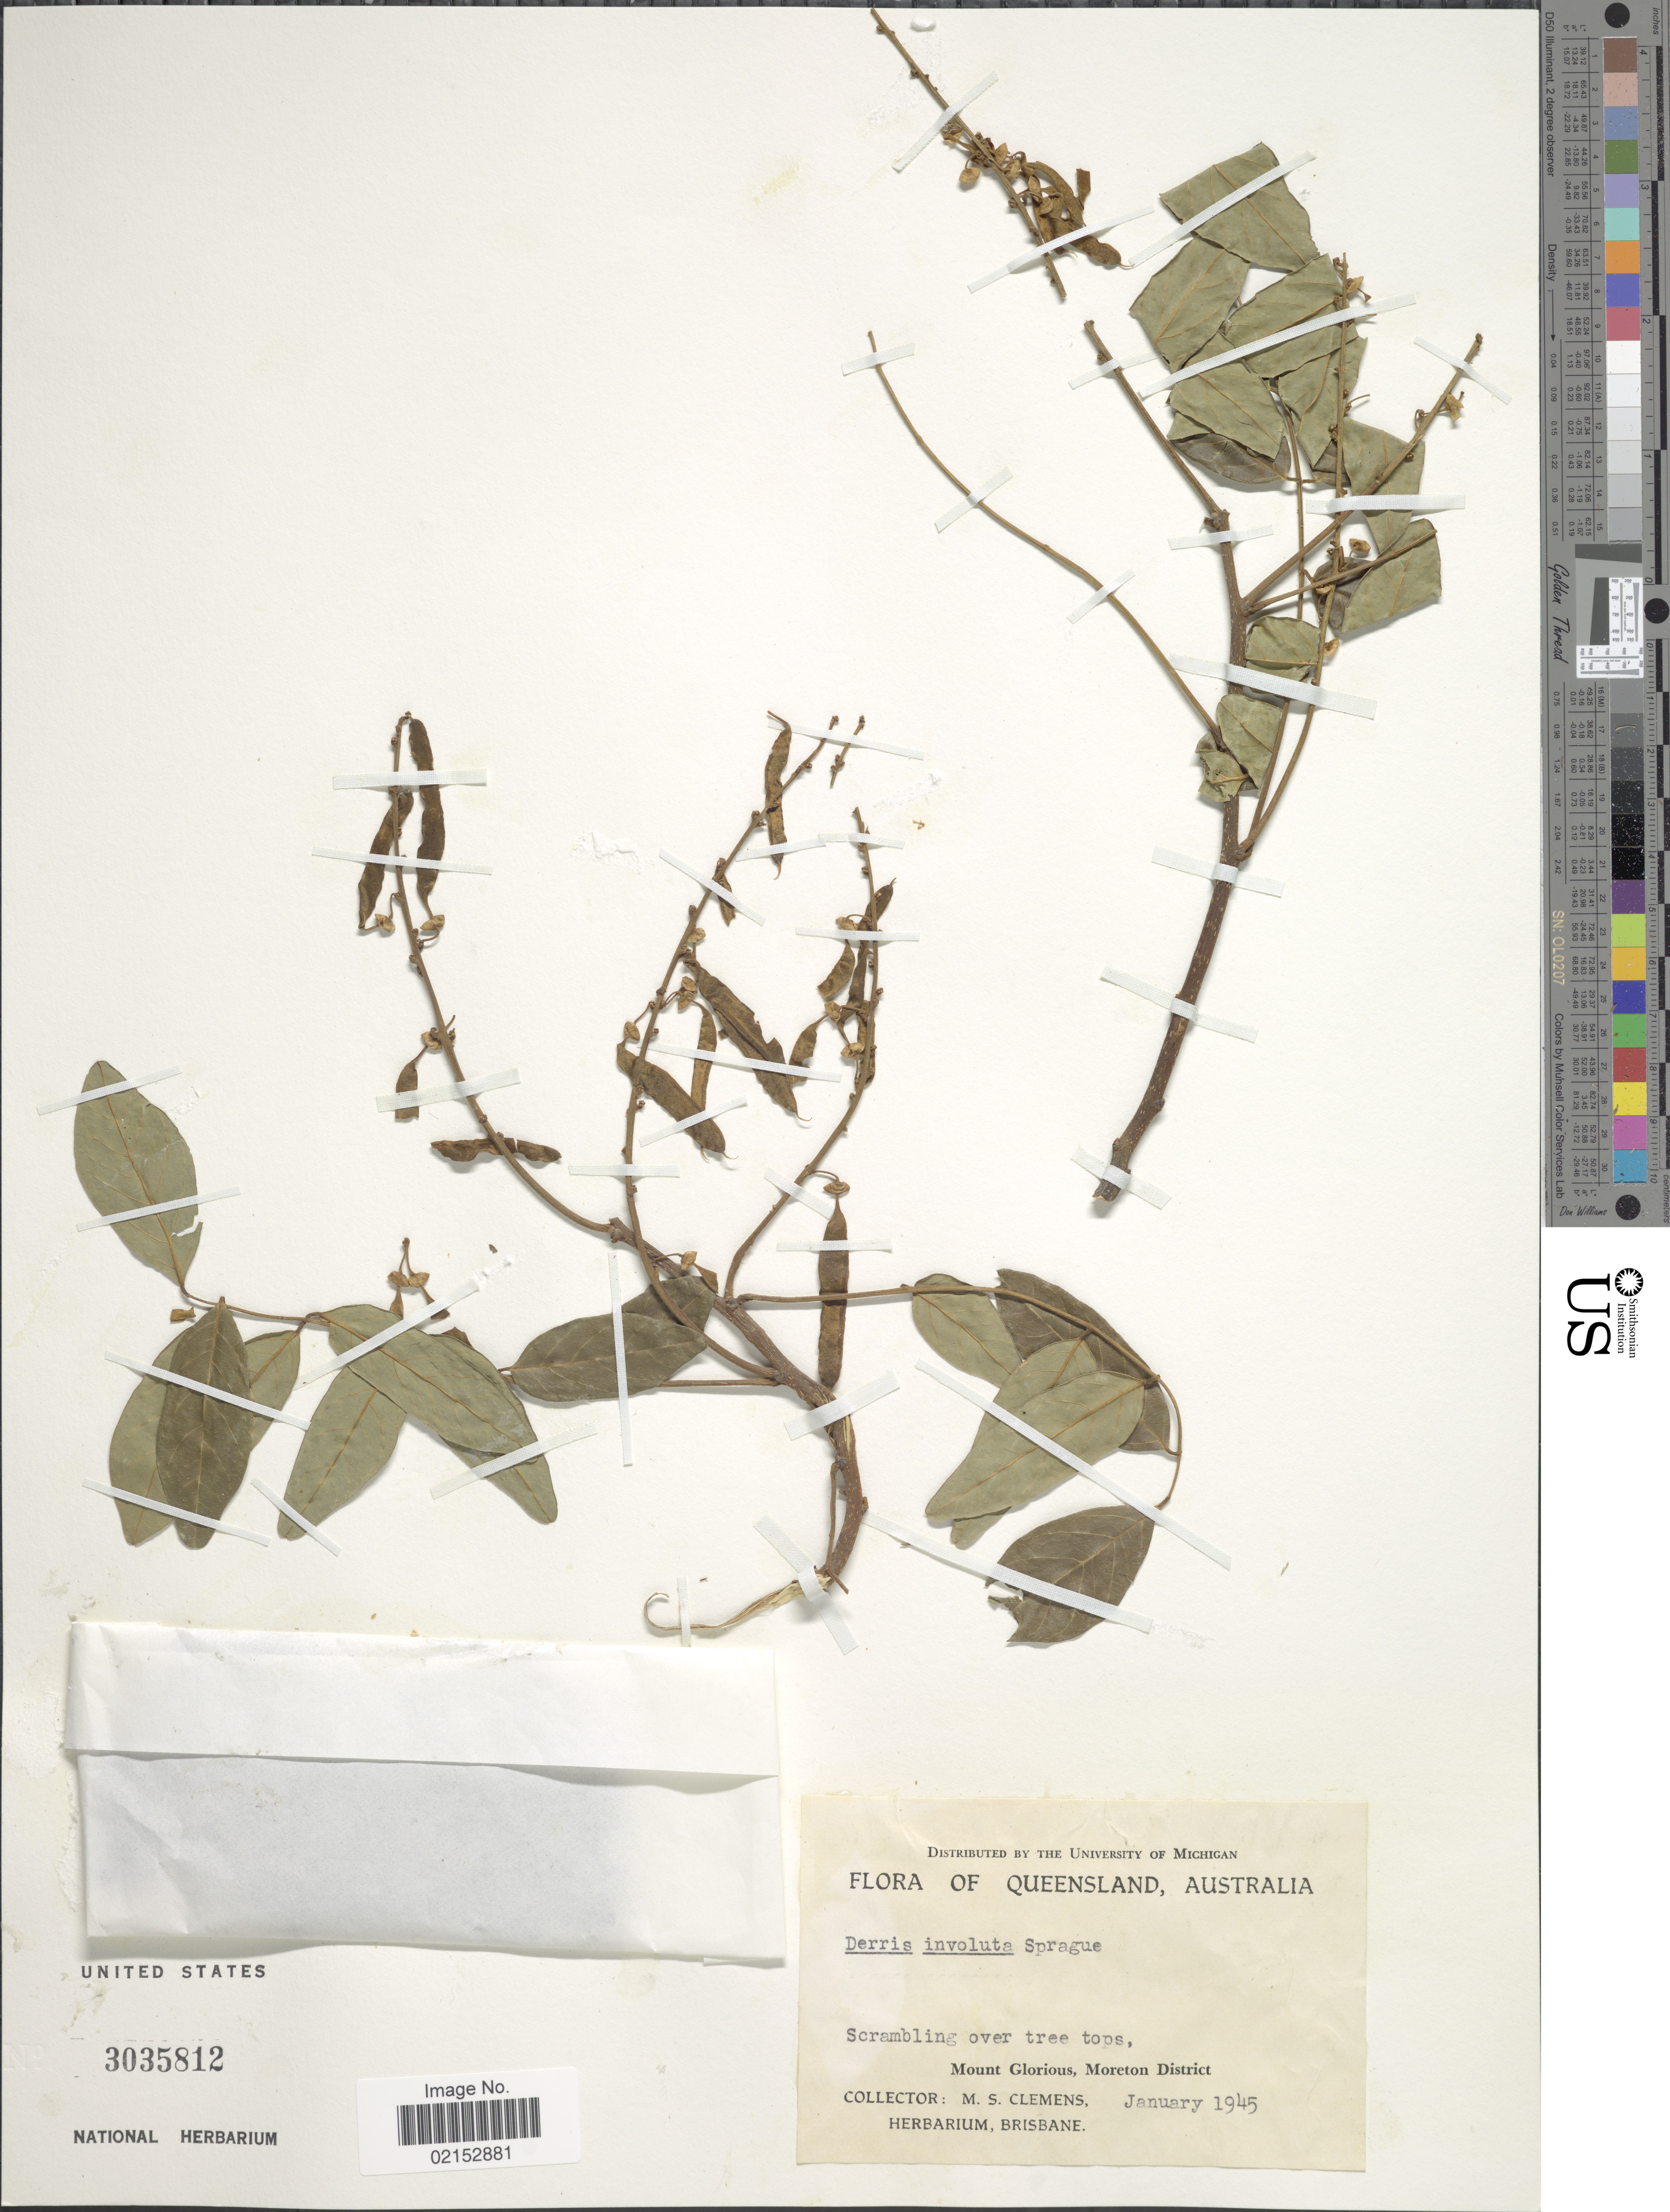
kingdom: Plantae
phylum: Tracheophyta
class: Magnoliopsida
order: Fabales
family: Fabaceae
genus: Brachypterum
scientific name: Brachypterum involutum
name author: (Sprague) Adema & Sirich.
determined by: Strong, Mark T., (BOT), Smithsonian Institution - National Museum of Natural History (UNITED STATES)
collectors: M. S. Clemens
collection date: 1945-01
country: Australia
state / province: Queensland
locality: Mount Glorious, Moreton District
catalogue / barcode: US 3035812